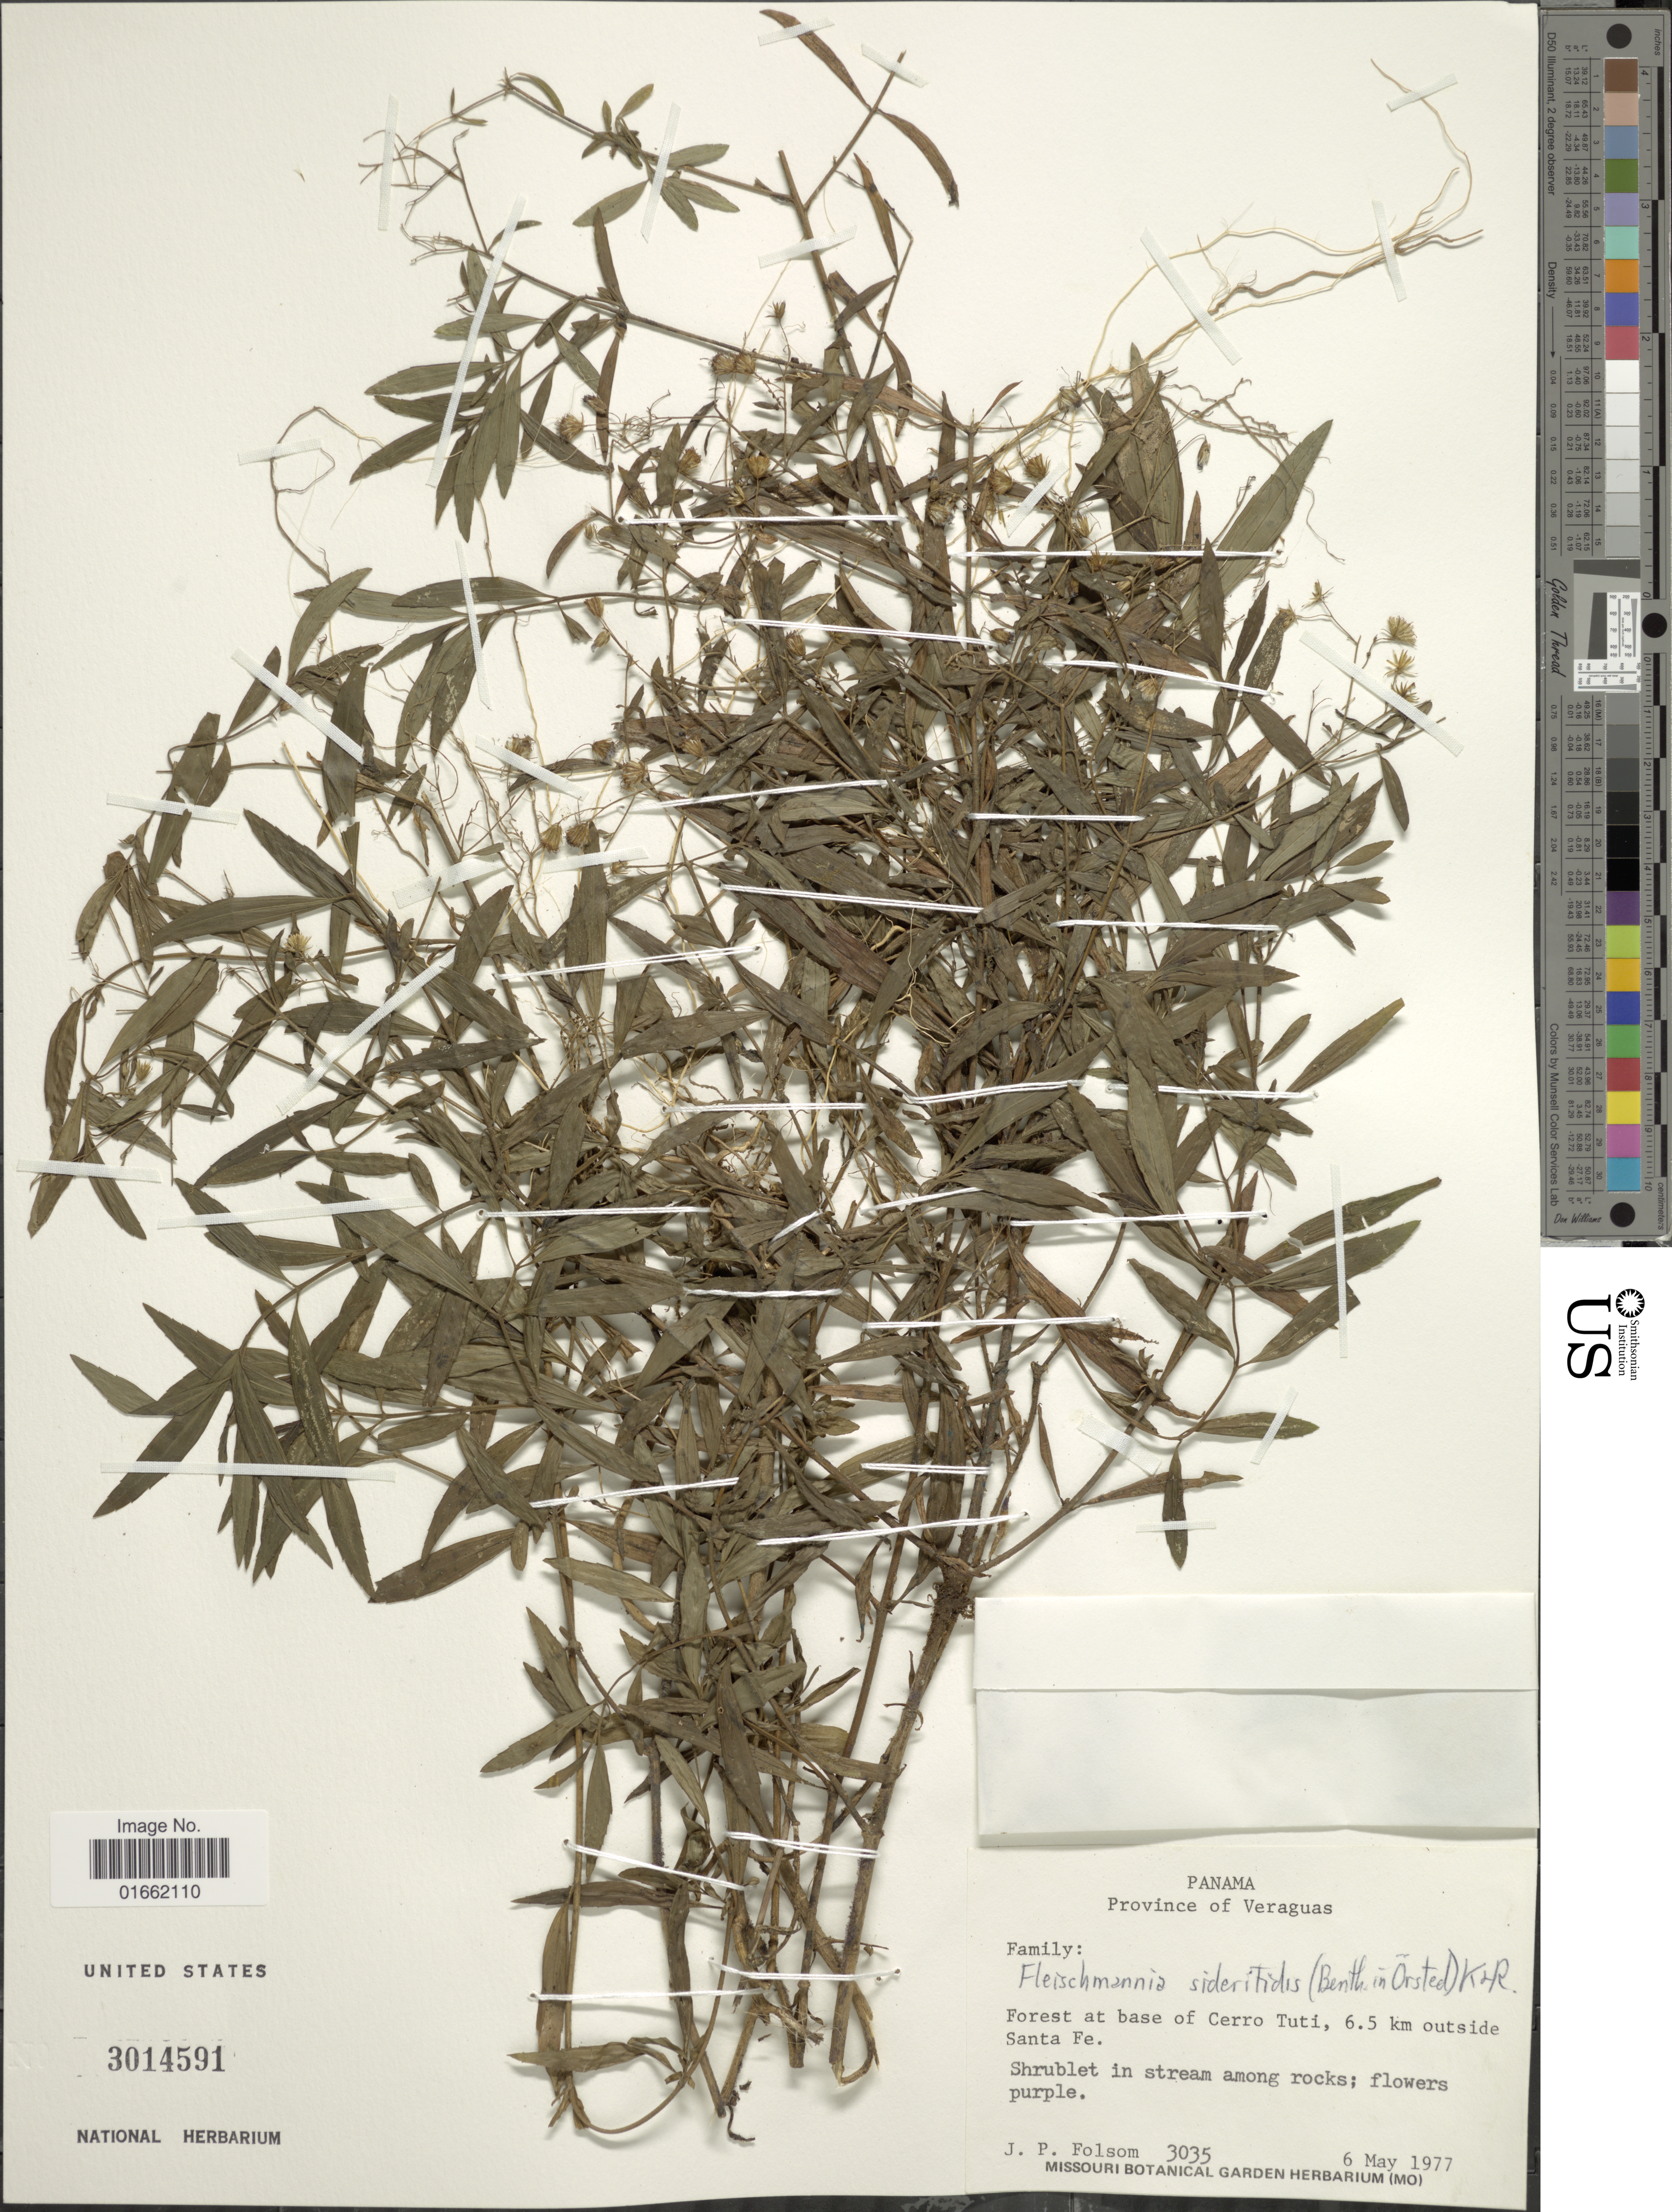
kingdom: Plantae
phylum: Tracheophyta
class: Magnoliopsida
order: Asterales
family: Asteraceae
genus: Fleischmannia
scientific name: Fleischmannia sideritides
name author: (Benth. in Oerst.) R.M. King & H. Rob.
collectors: J. P. Folsom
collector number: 3035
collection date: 1977-05-06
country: Panama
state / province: Veraguas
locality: Province of Veraguas. Forest at base of Cerro Tuti, 6.5 km outside Santa Fe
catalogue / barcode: US 3014591